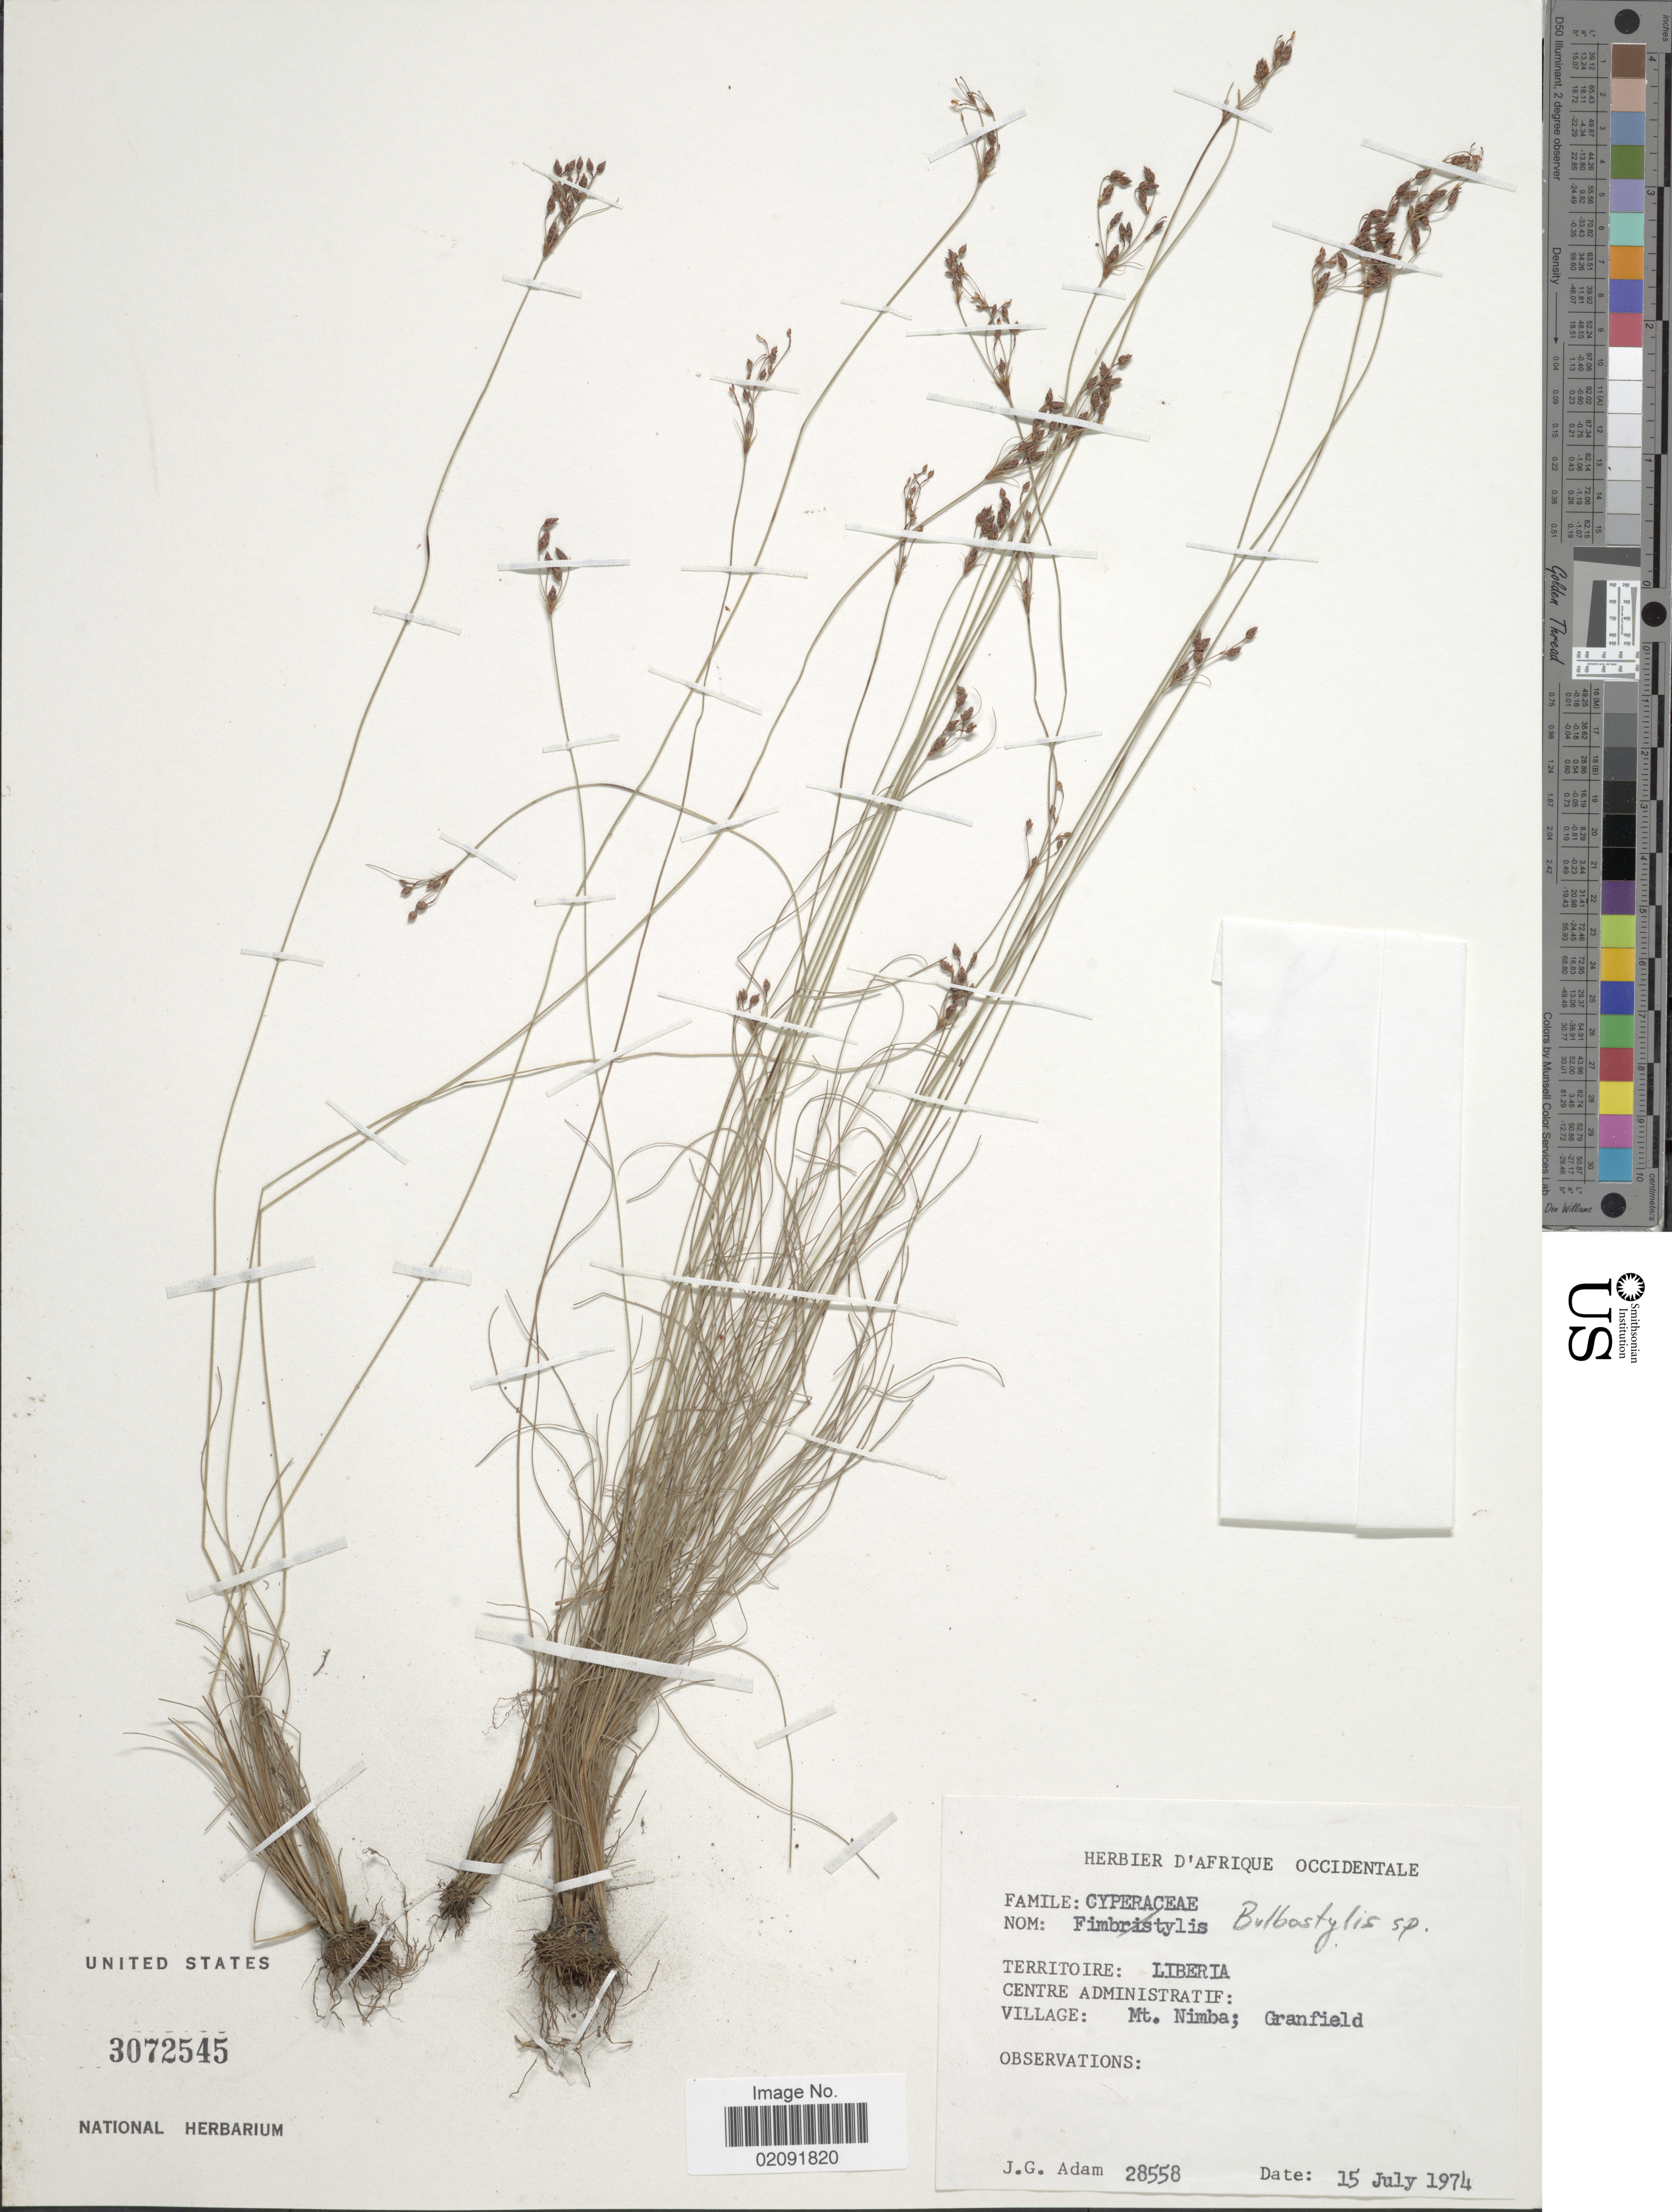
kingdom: Plantae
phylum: Tracheophyta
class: Liliopsida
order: Poales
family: Cyperaceae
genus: Bulbostylis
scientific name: Bulbostylis congolensis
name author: De Wild.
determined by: Strong, Mark T., (BOT), Smithsonian Institution - National Museum of Natural History (UNITED STATES)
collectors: J. Adam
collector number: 28558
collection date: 1974-07-15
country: Liberia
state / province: Nimba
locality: Territoire: Liberia, Village: Mt Nimba; Granfield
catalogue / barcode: US 3072545